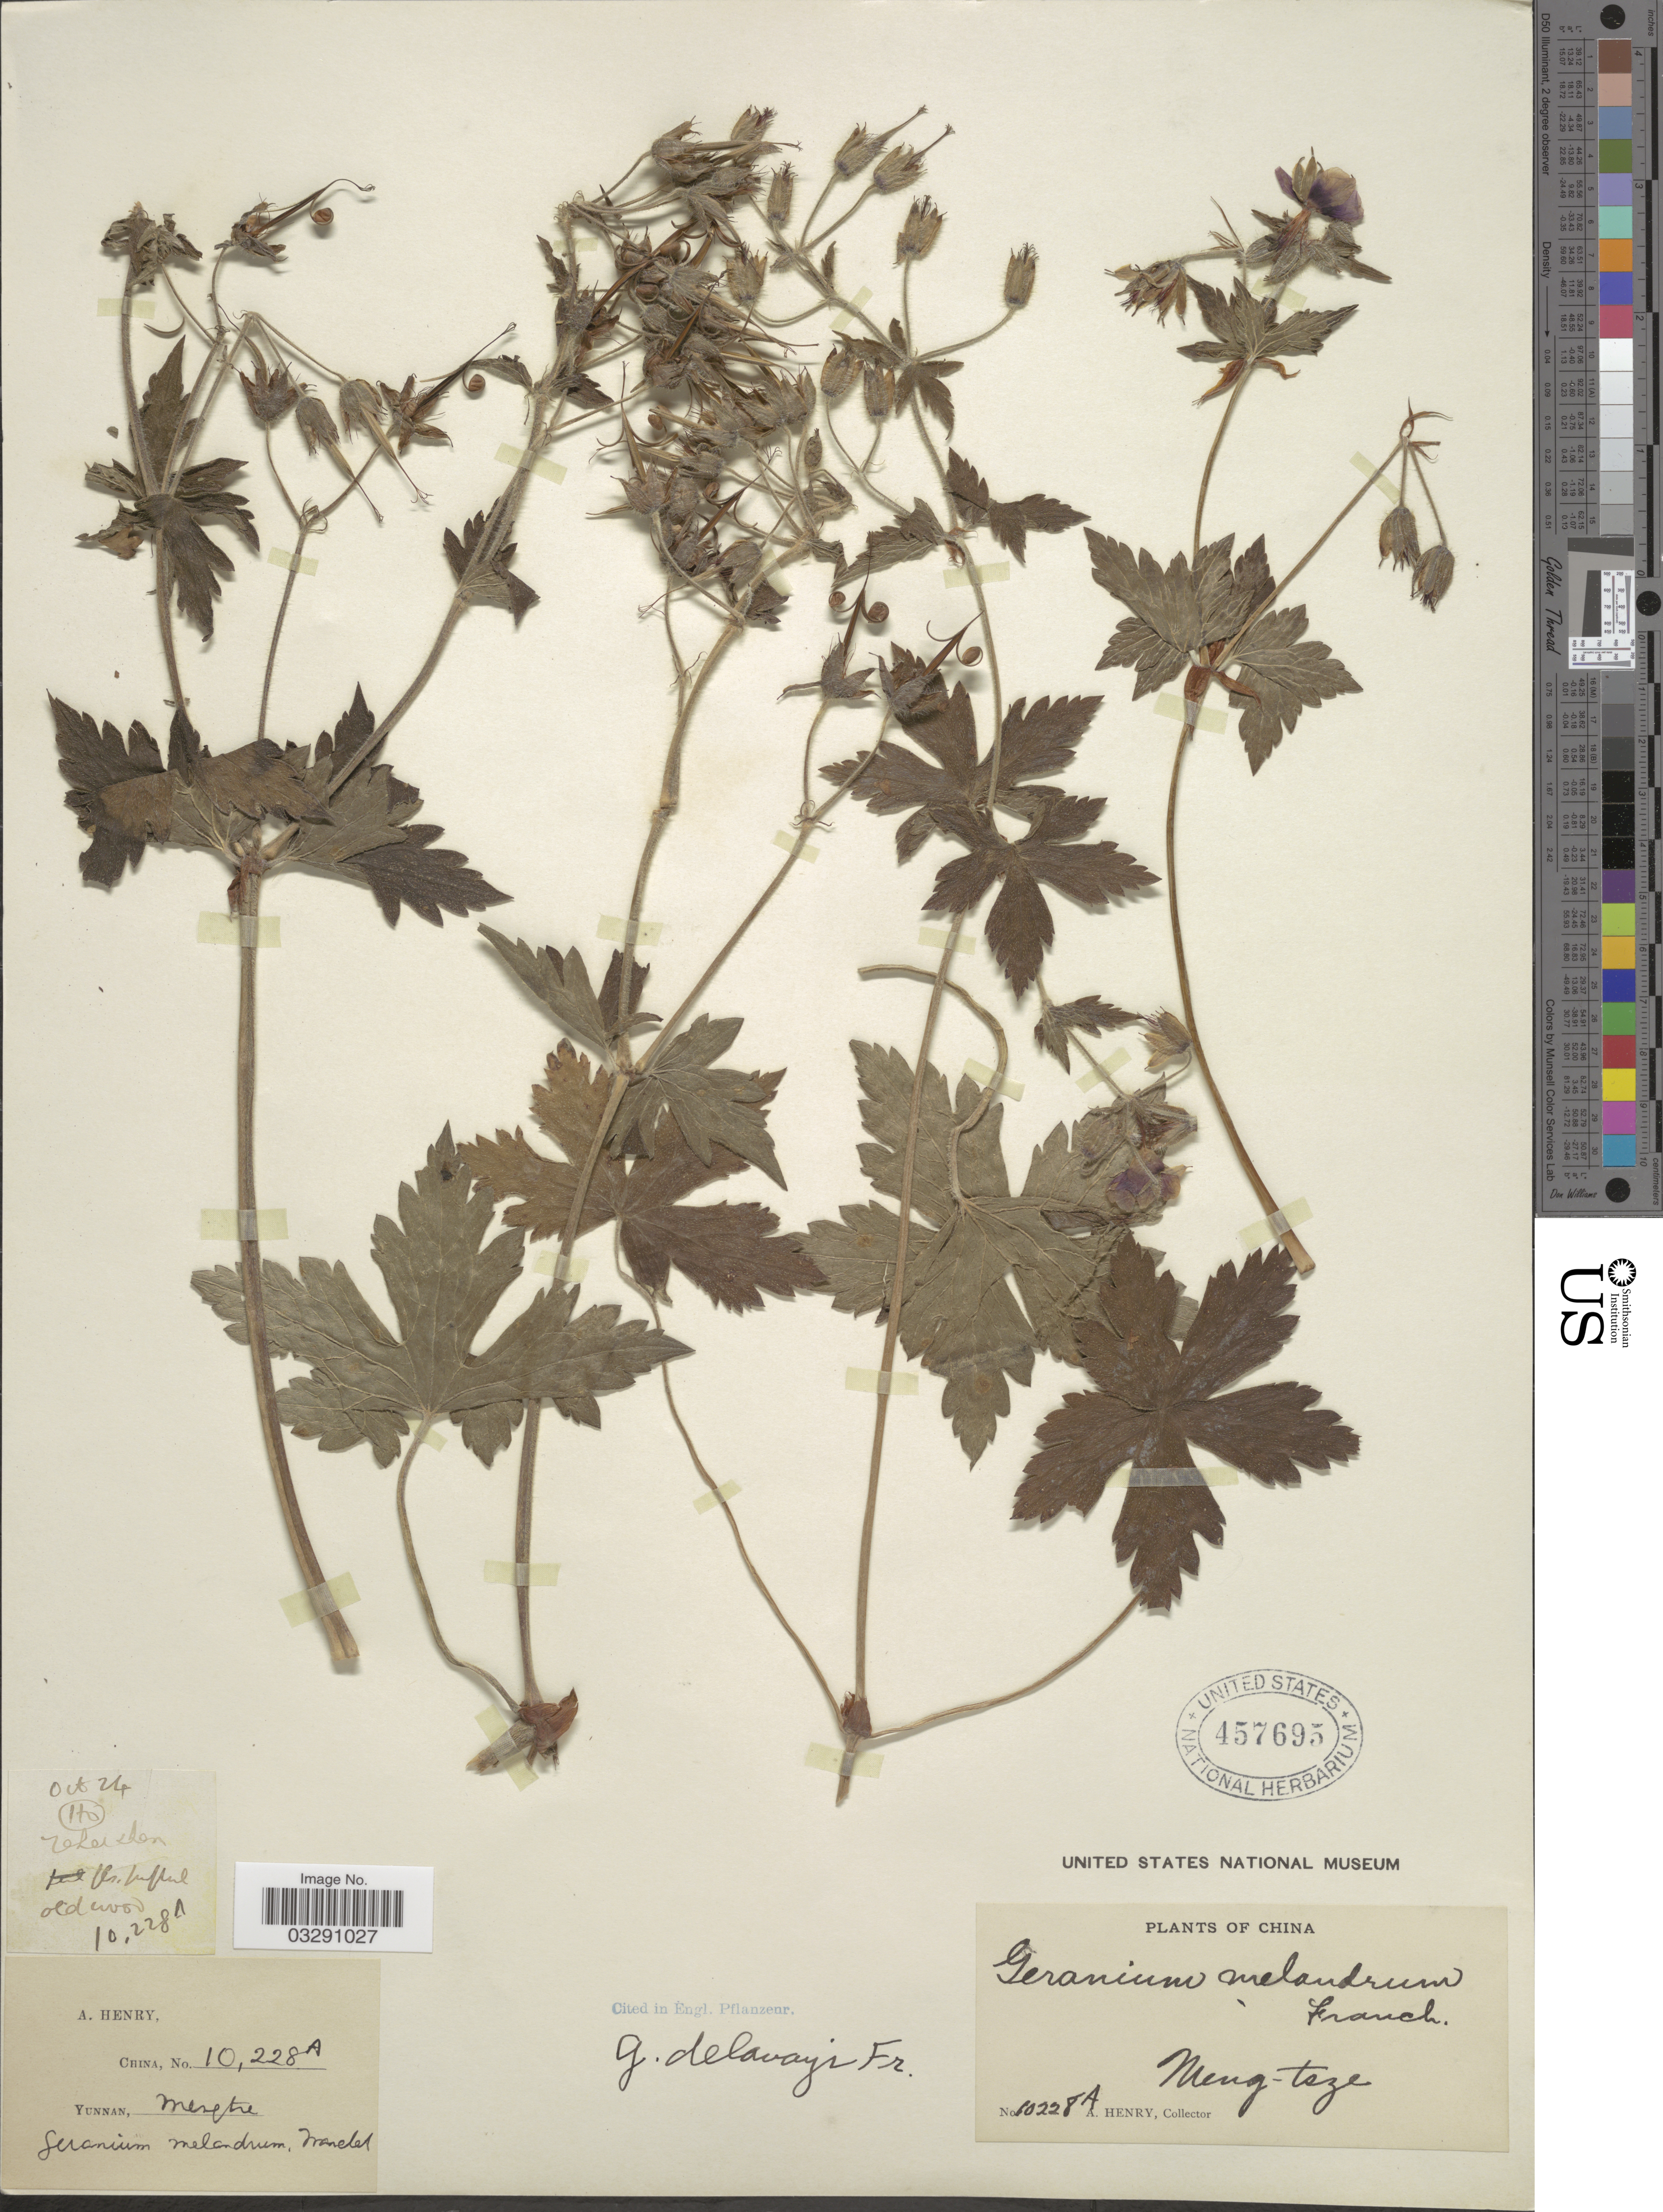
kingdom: Plantae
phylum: Tracheophyta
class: Magnoliopsida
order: Geraniales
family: Geraniaceae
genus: Geranium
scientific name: Geranium delavayi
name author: Franch.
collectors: A. Henry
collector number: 10228 A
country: China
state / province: Yunnan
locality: Yunnan, Mengtze. Meng-tsze.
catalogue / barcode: US 457695